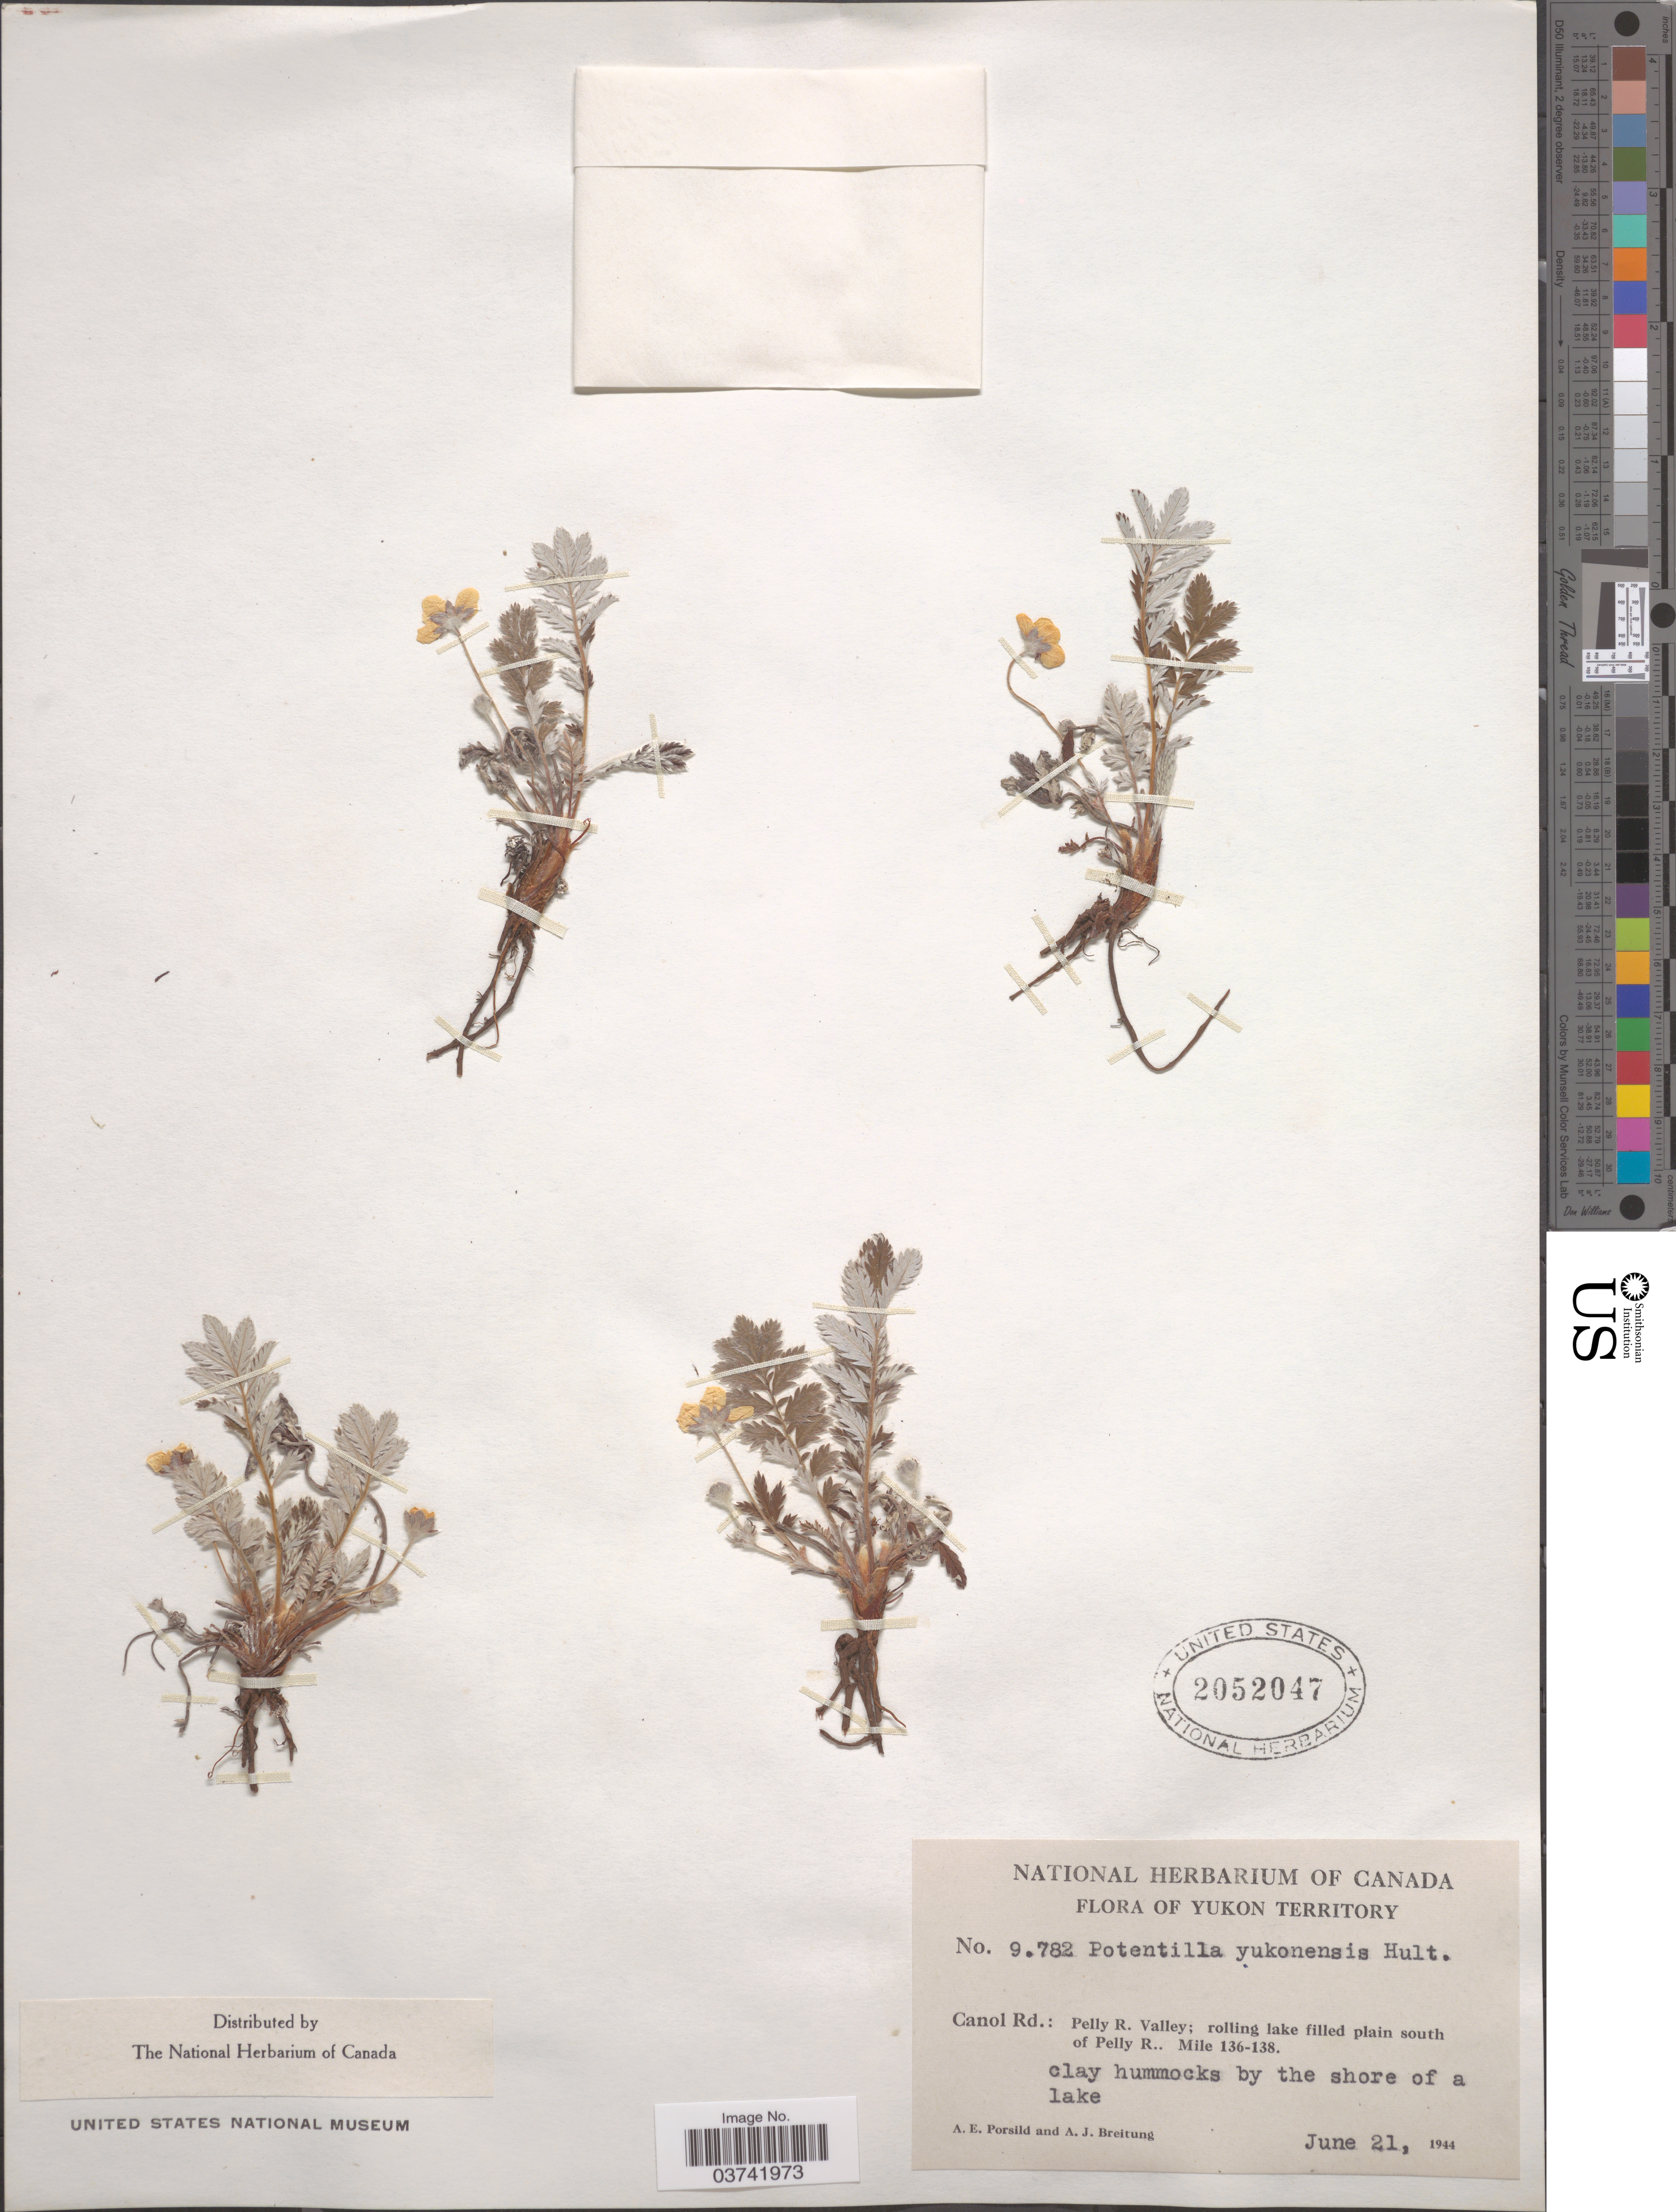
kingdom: Plantae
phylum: Tracheophyta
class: Magnoliopsida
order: Rosales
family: Rosaceae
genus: Potentilla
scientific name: Potentilla yukonensis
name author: Hultén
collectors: A. E. Porsild & A. Breitung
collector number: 9782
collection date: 1944-06-21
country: Canada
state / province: Yukon Territory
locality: Canol Rd.: Pelly R. Valley; rolling lake filled plain south of Pelly R. Mile 136-138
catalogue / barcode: US 2052047